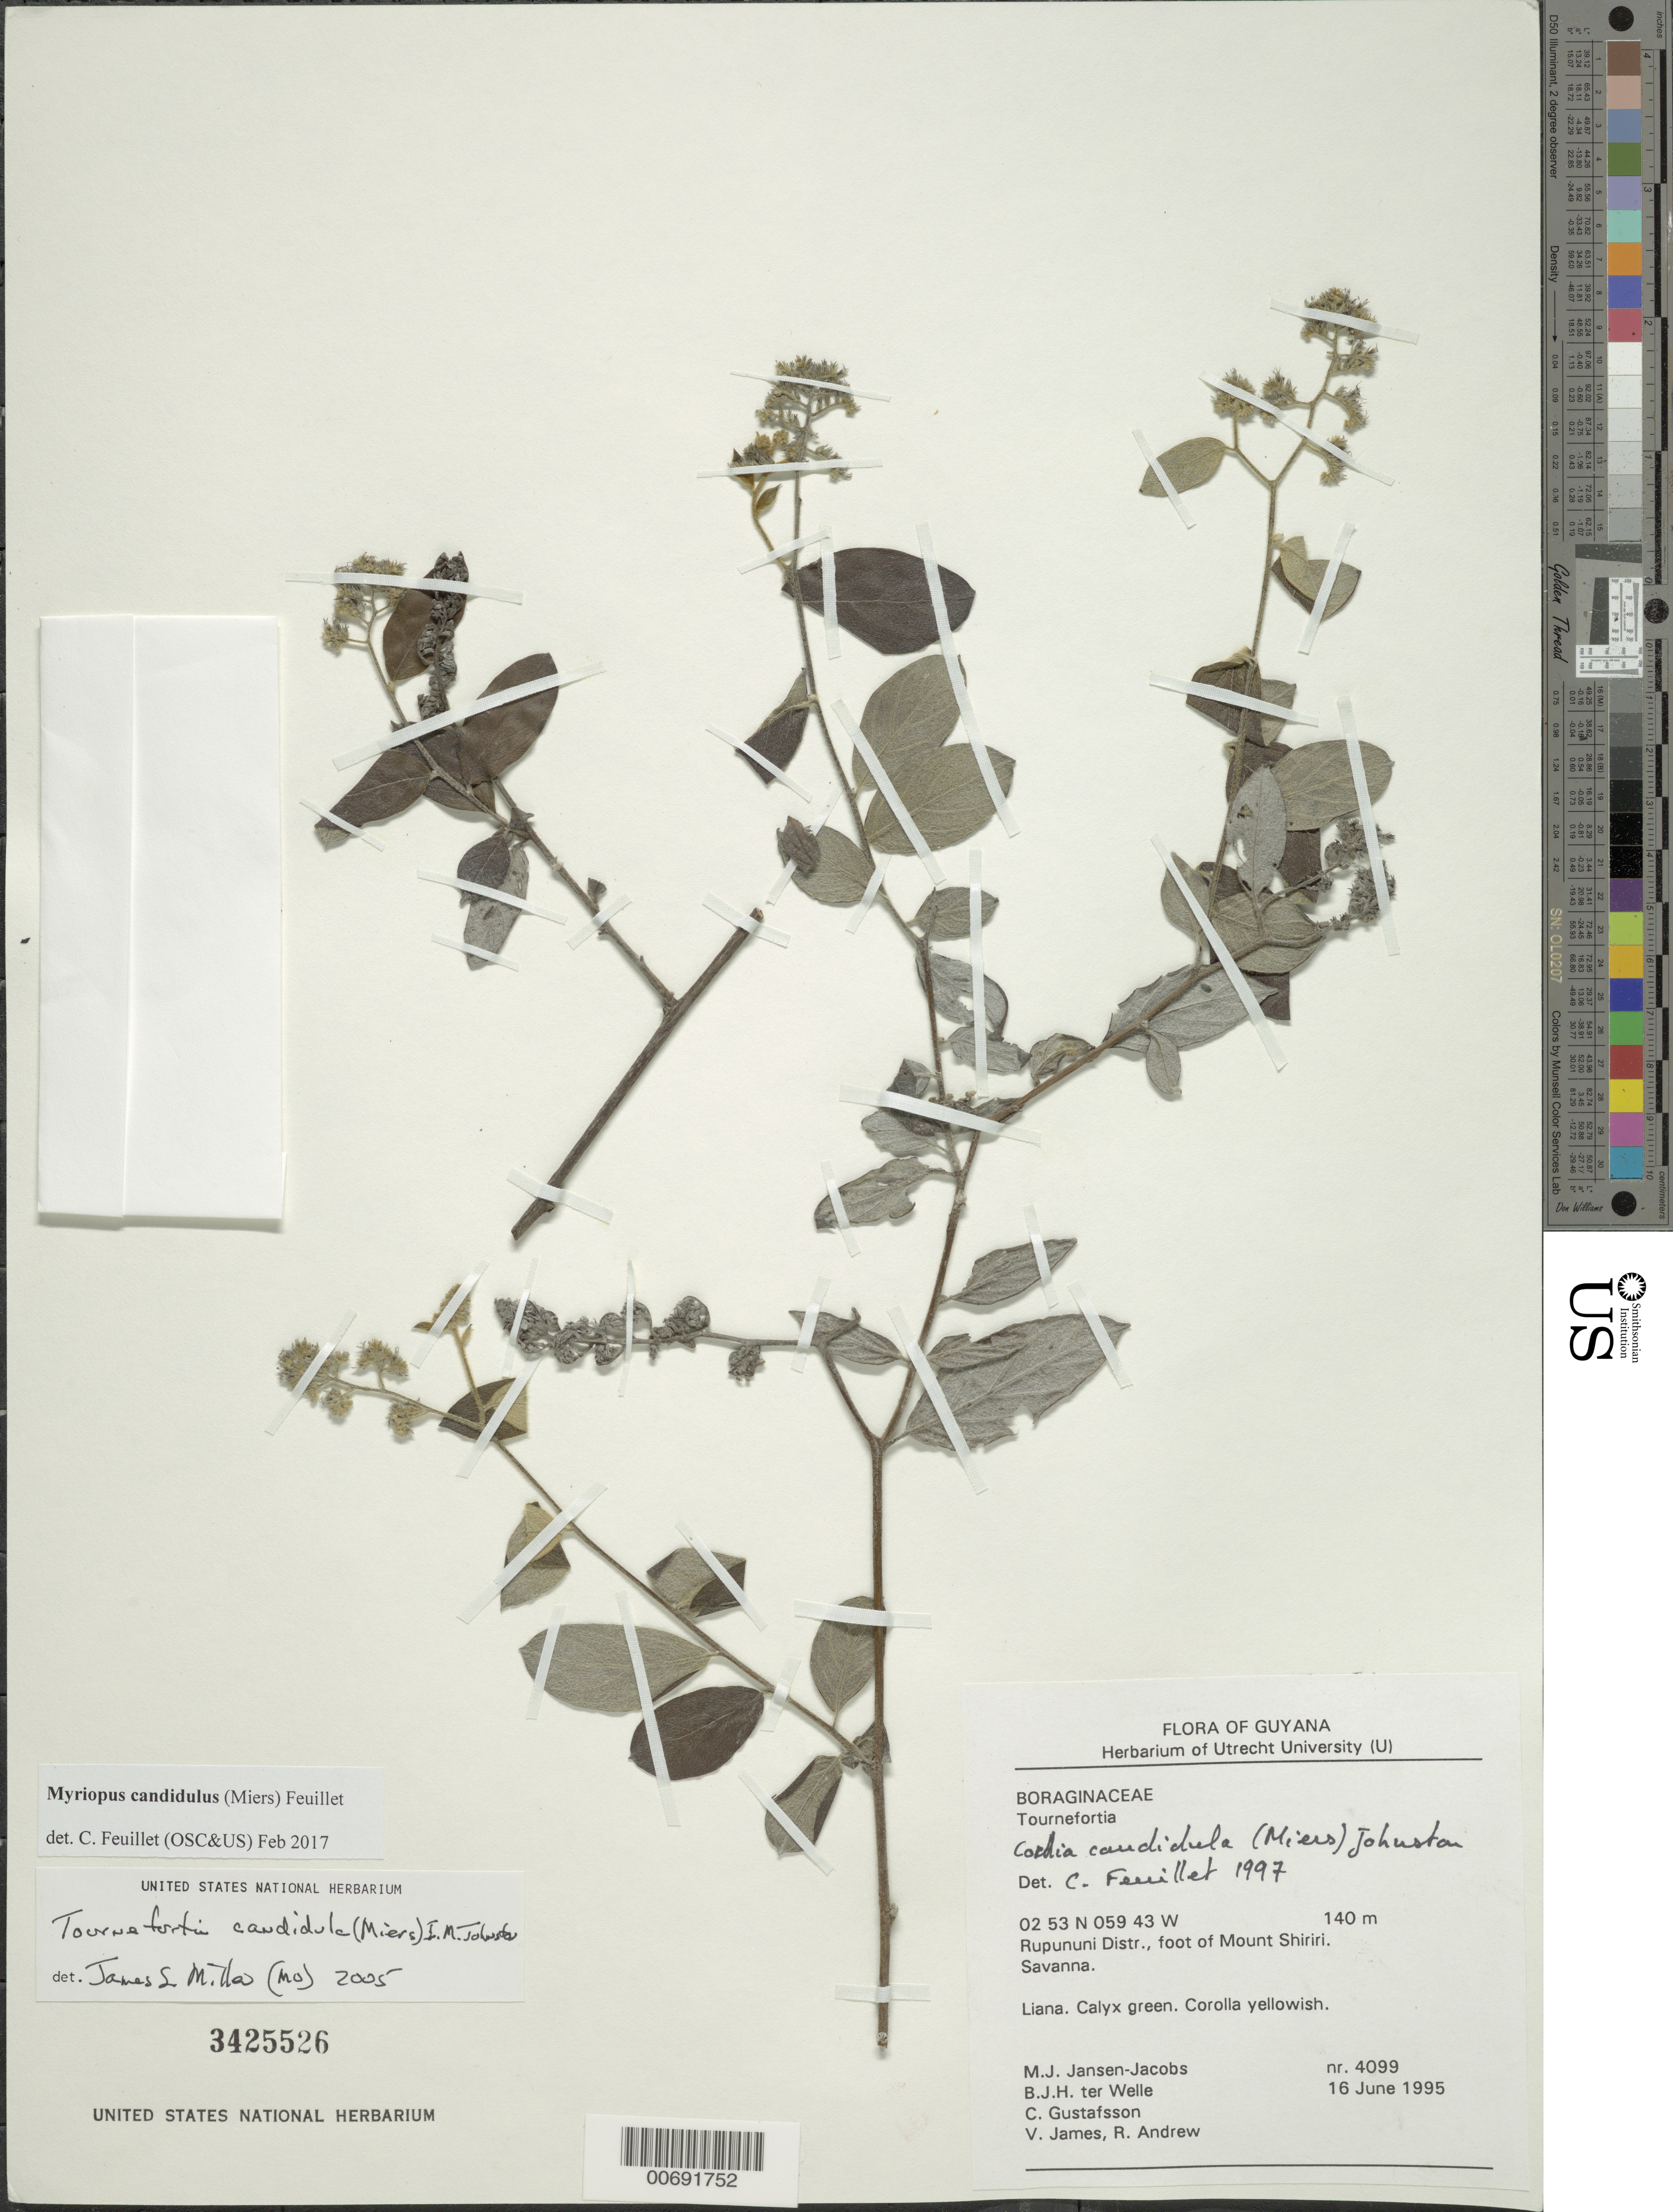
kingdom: Plantae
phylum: Tracheophyta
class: Magnoliopsida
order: Boraginales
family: Heliotropiaceae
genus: Tournefortia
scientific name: Tournefortia candidula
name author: (Miers) I.M. Johnst.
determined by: Miller, James S., (MO), Missouri Botanical Garden (UNITED STATES)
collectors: M. J. Jansen-Jacobs, B. Welle, C. G. Gustafsson, V. James & R. Andrew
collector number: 4099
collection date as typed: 16-Jun-95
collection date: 1995-06-16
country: Guyana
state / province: U. Takutu-U. Essequibo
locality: Mount Shiriri, at foot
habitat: Savanna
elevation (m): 140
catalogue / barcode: US 3425526